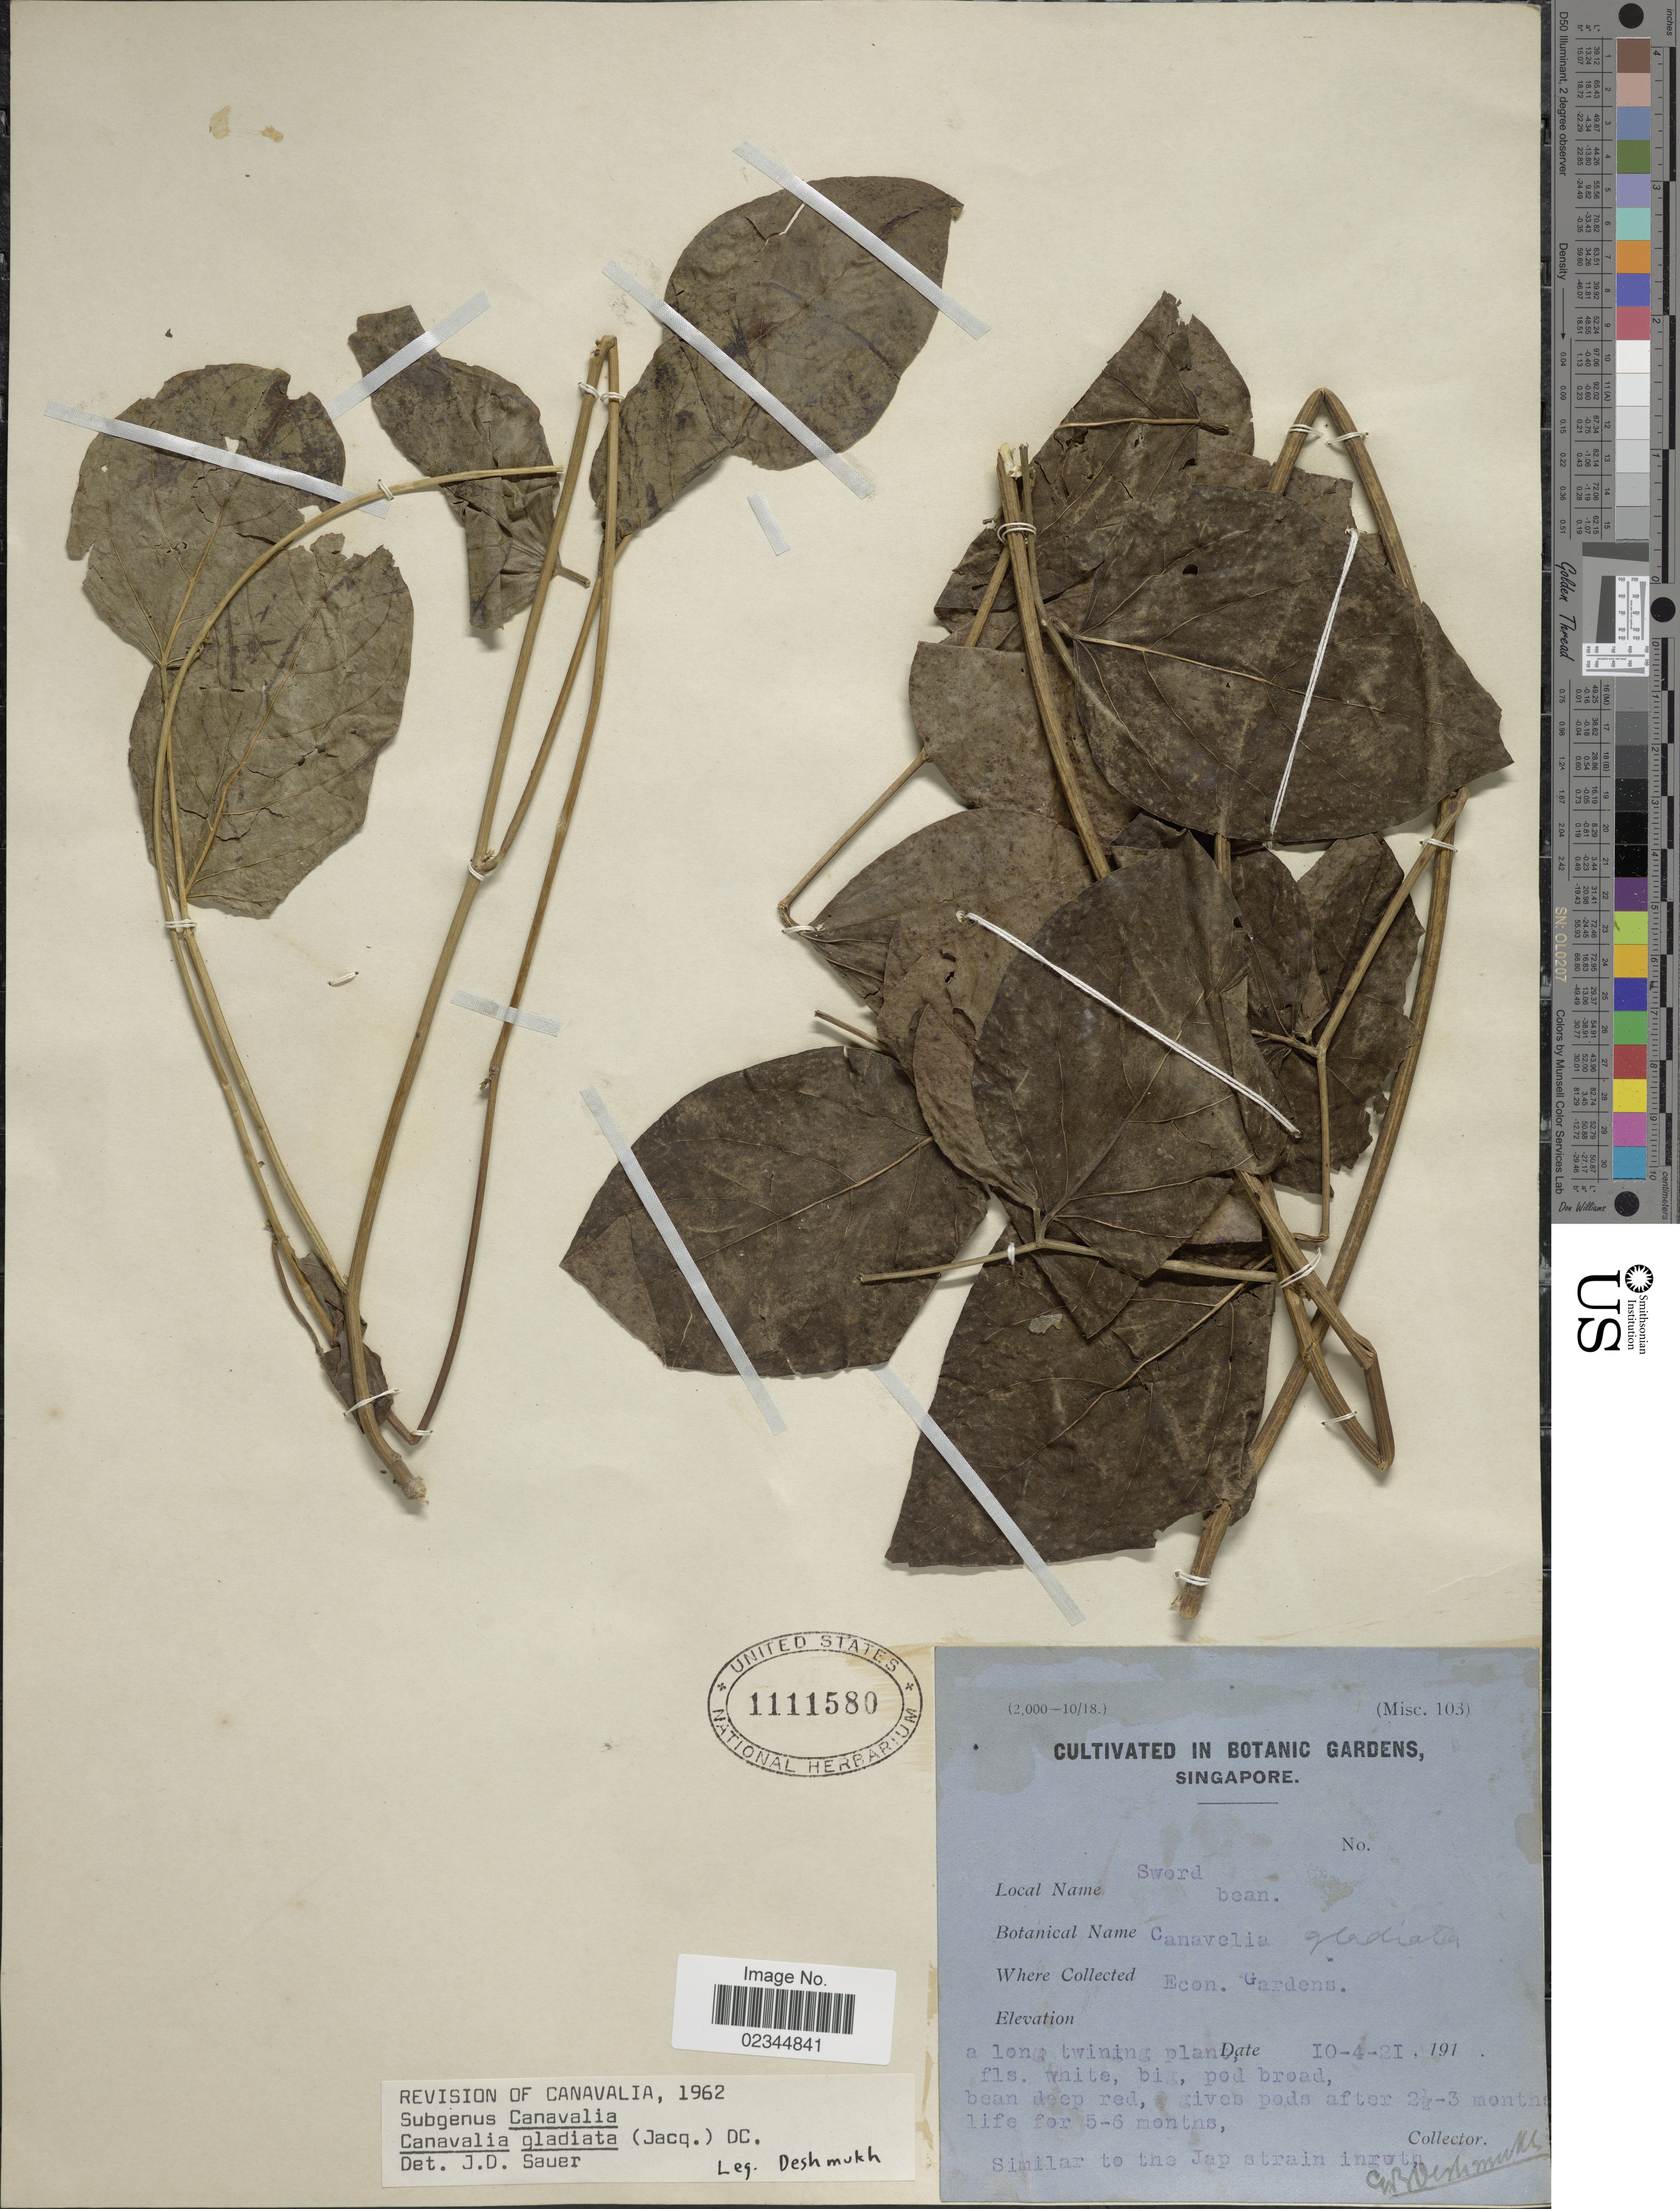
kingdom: Plantae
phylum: Tracheophyta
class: Magnoliopsida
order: Fabales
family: Fabaceae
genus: Canavalia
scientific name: Canavalia gladiata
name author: (Jacq.) DC.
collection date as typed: Transcribed d/m/y: 10/4/21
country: Singapore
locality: Botanic Gardens. Econ. Gardens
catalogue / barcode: US 111580